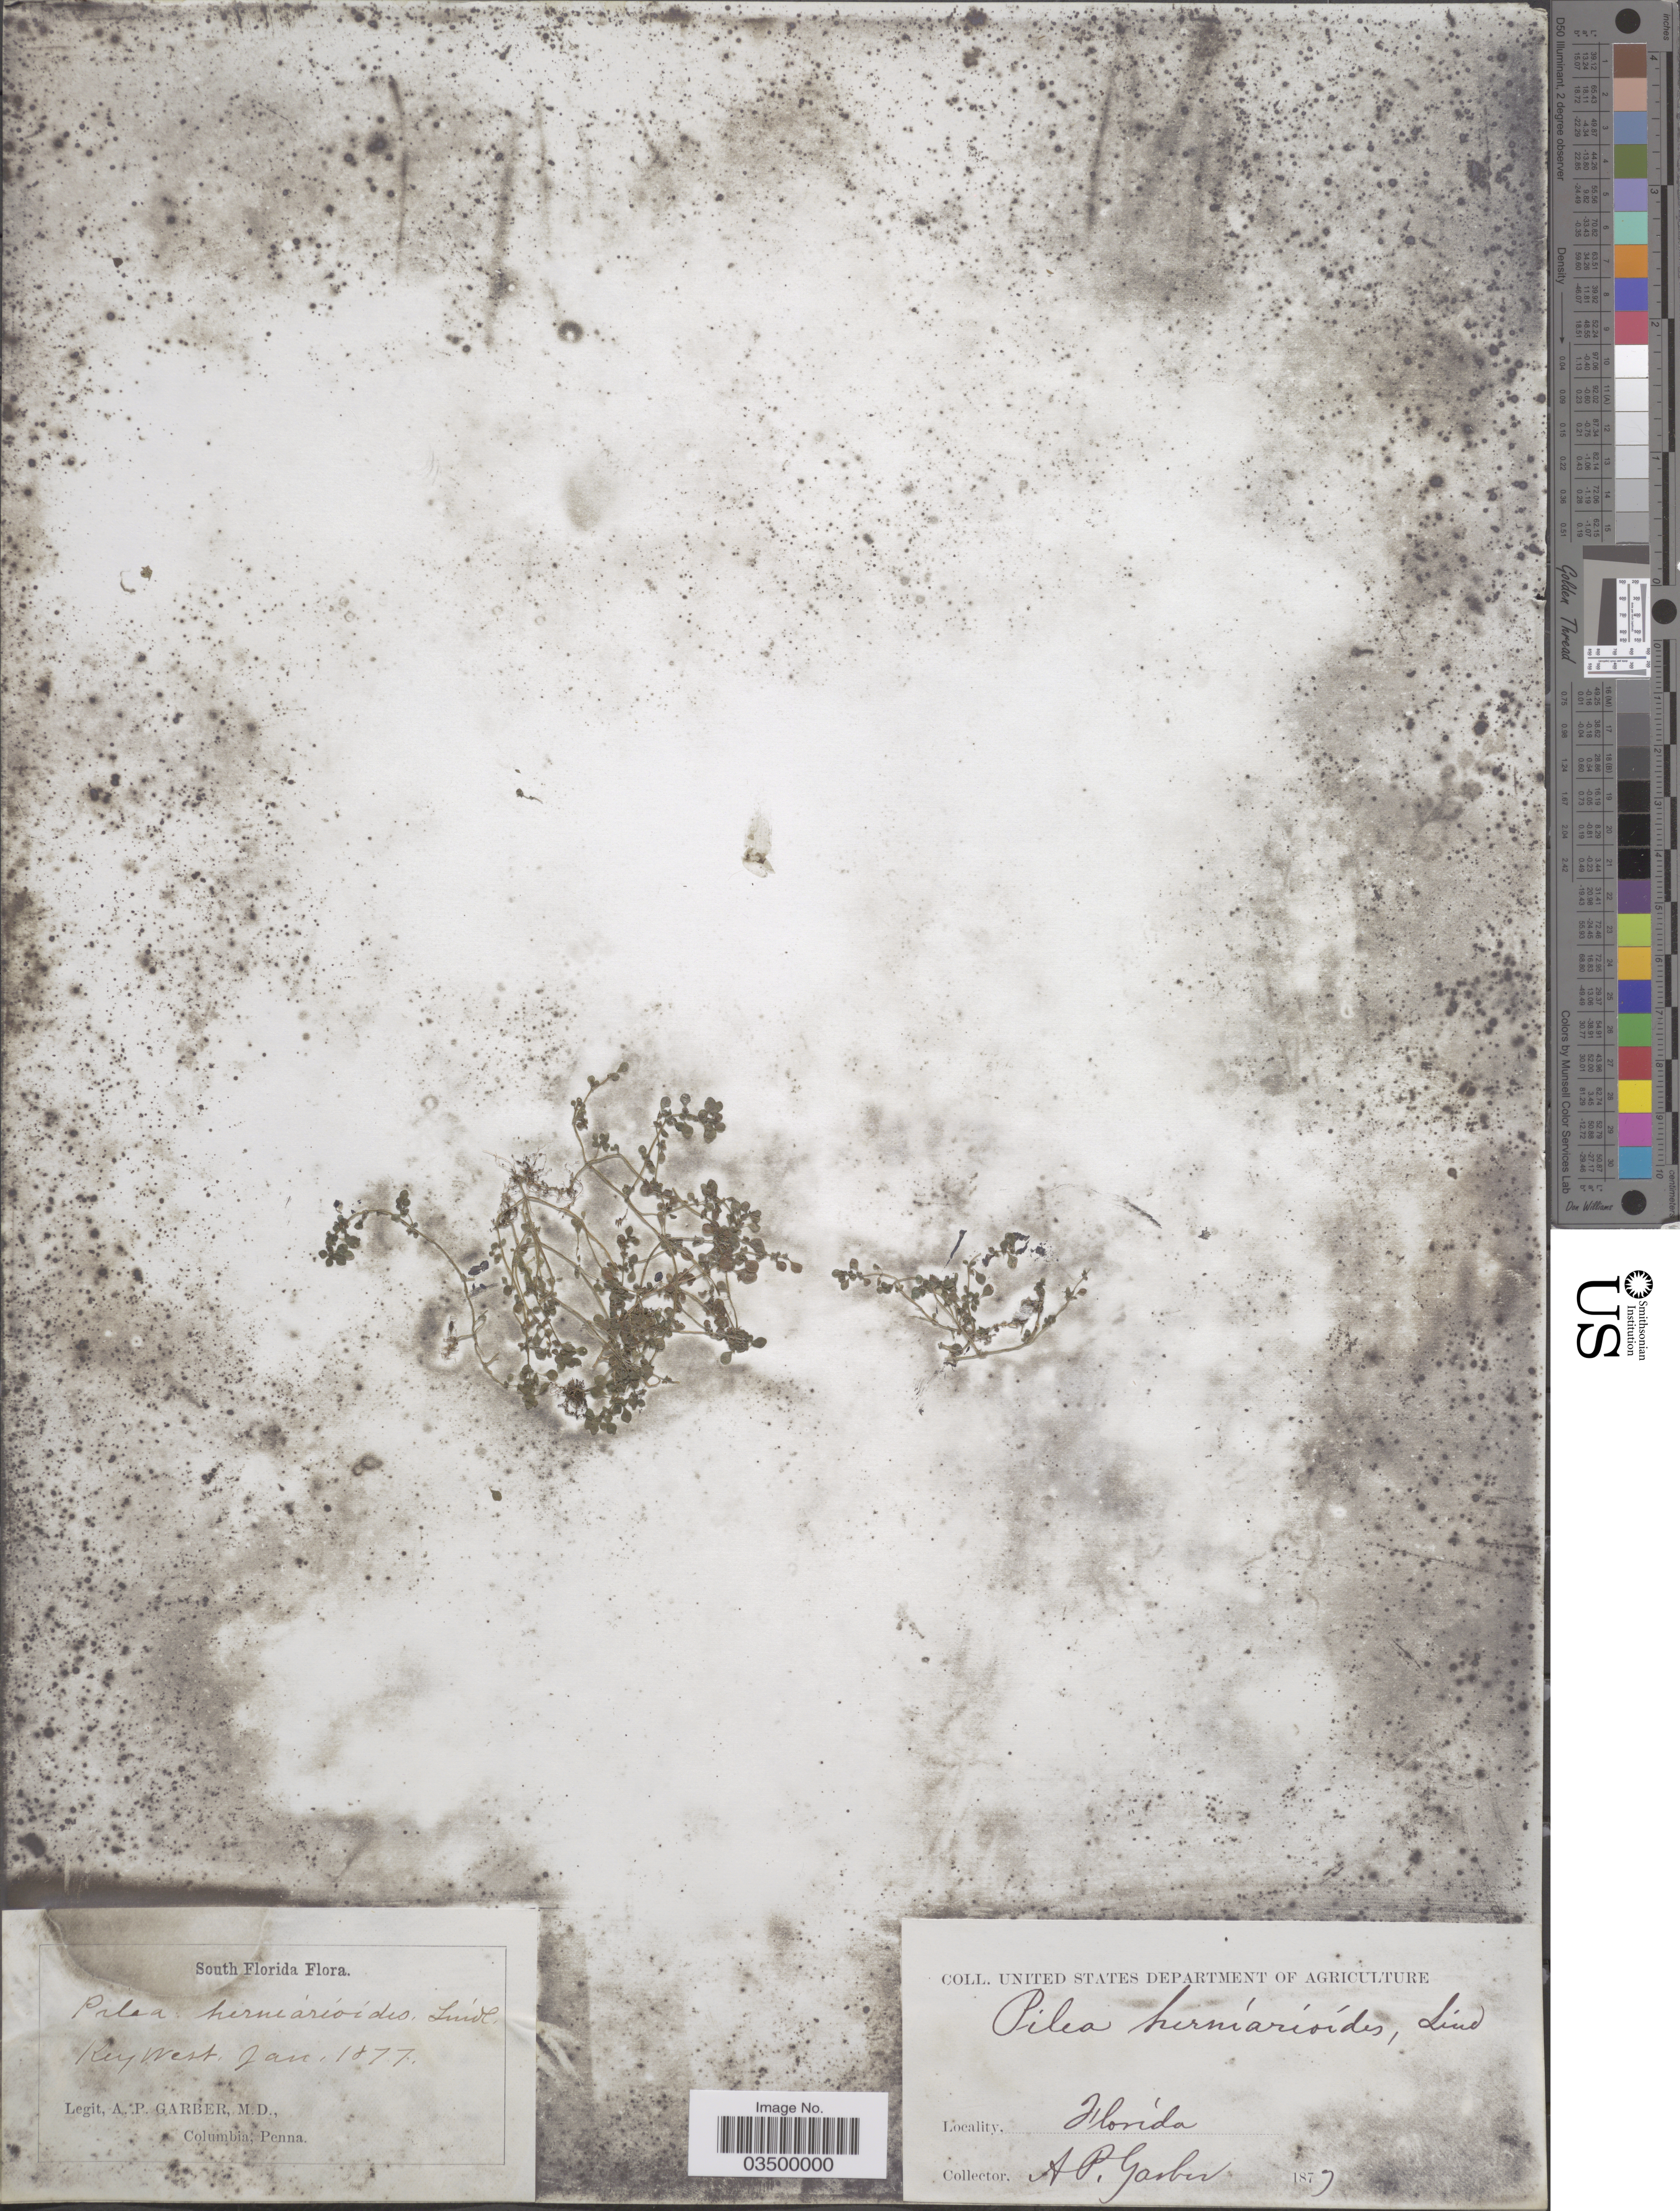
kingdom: Plantae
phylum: Tracheophyta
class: Magnoliopsida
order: Rosales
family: Urticaceae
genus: Pilea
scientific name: Pilea herniarioides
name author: (Sw.) Lindl.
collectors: A. P. Garber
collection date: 1877-01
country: United States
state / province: Florida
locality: Key West.